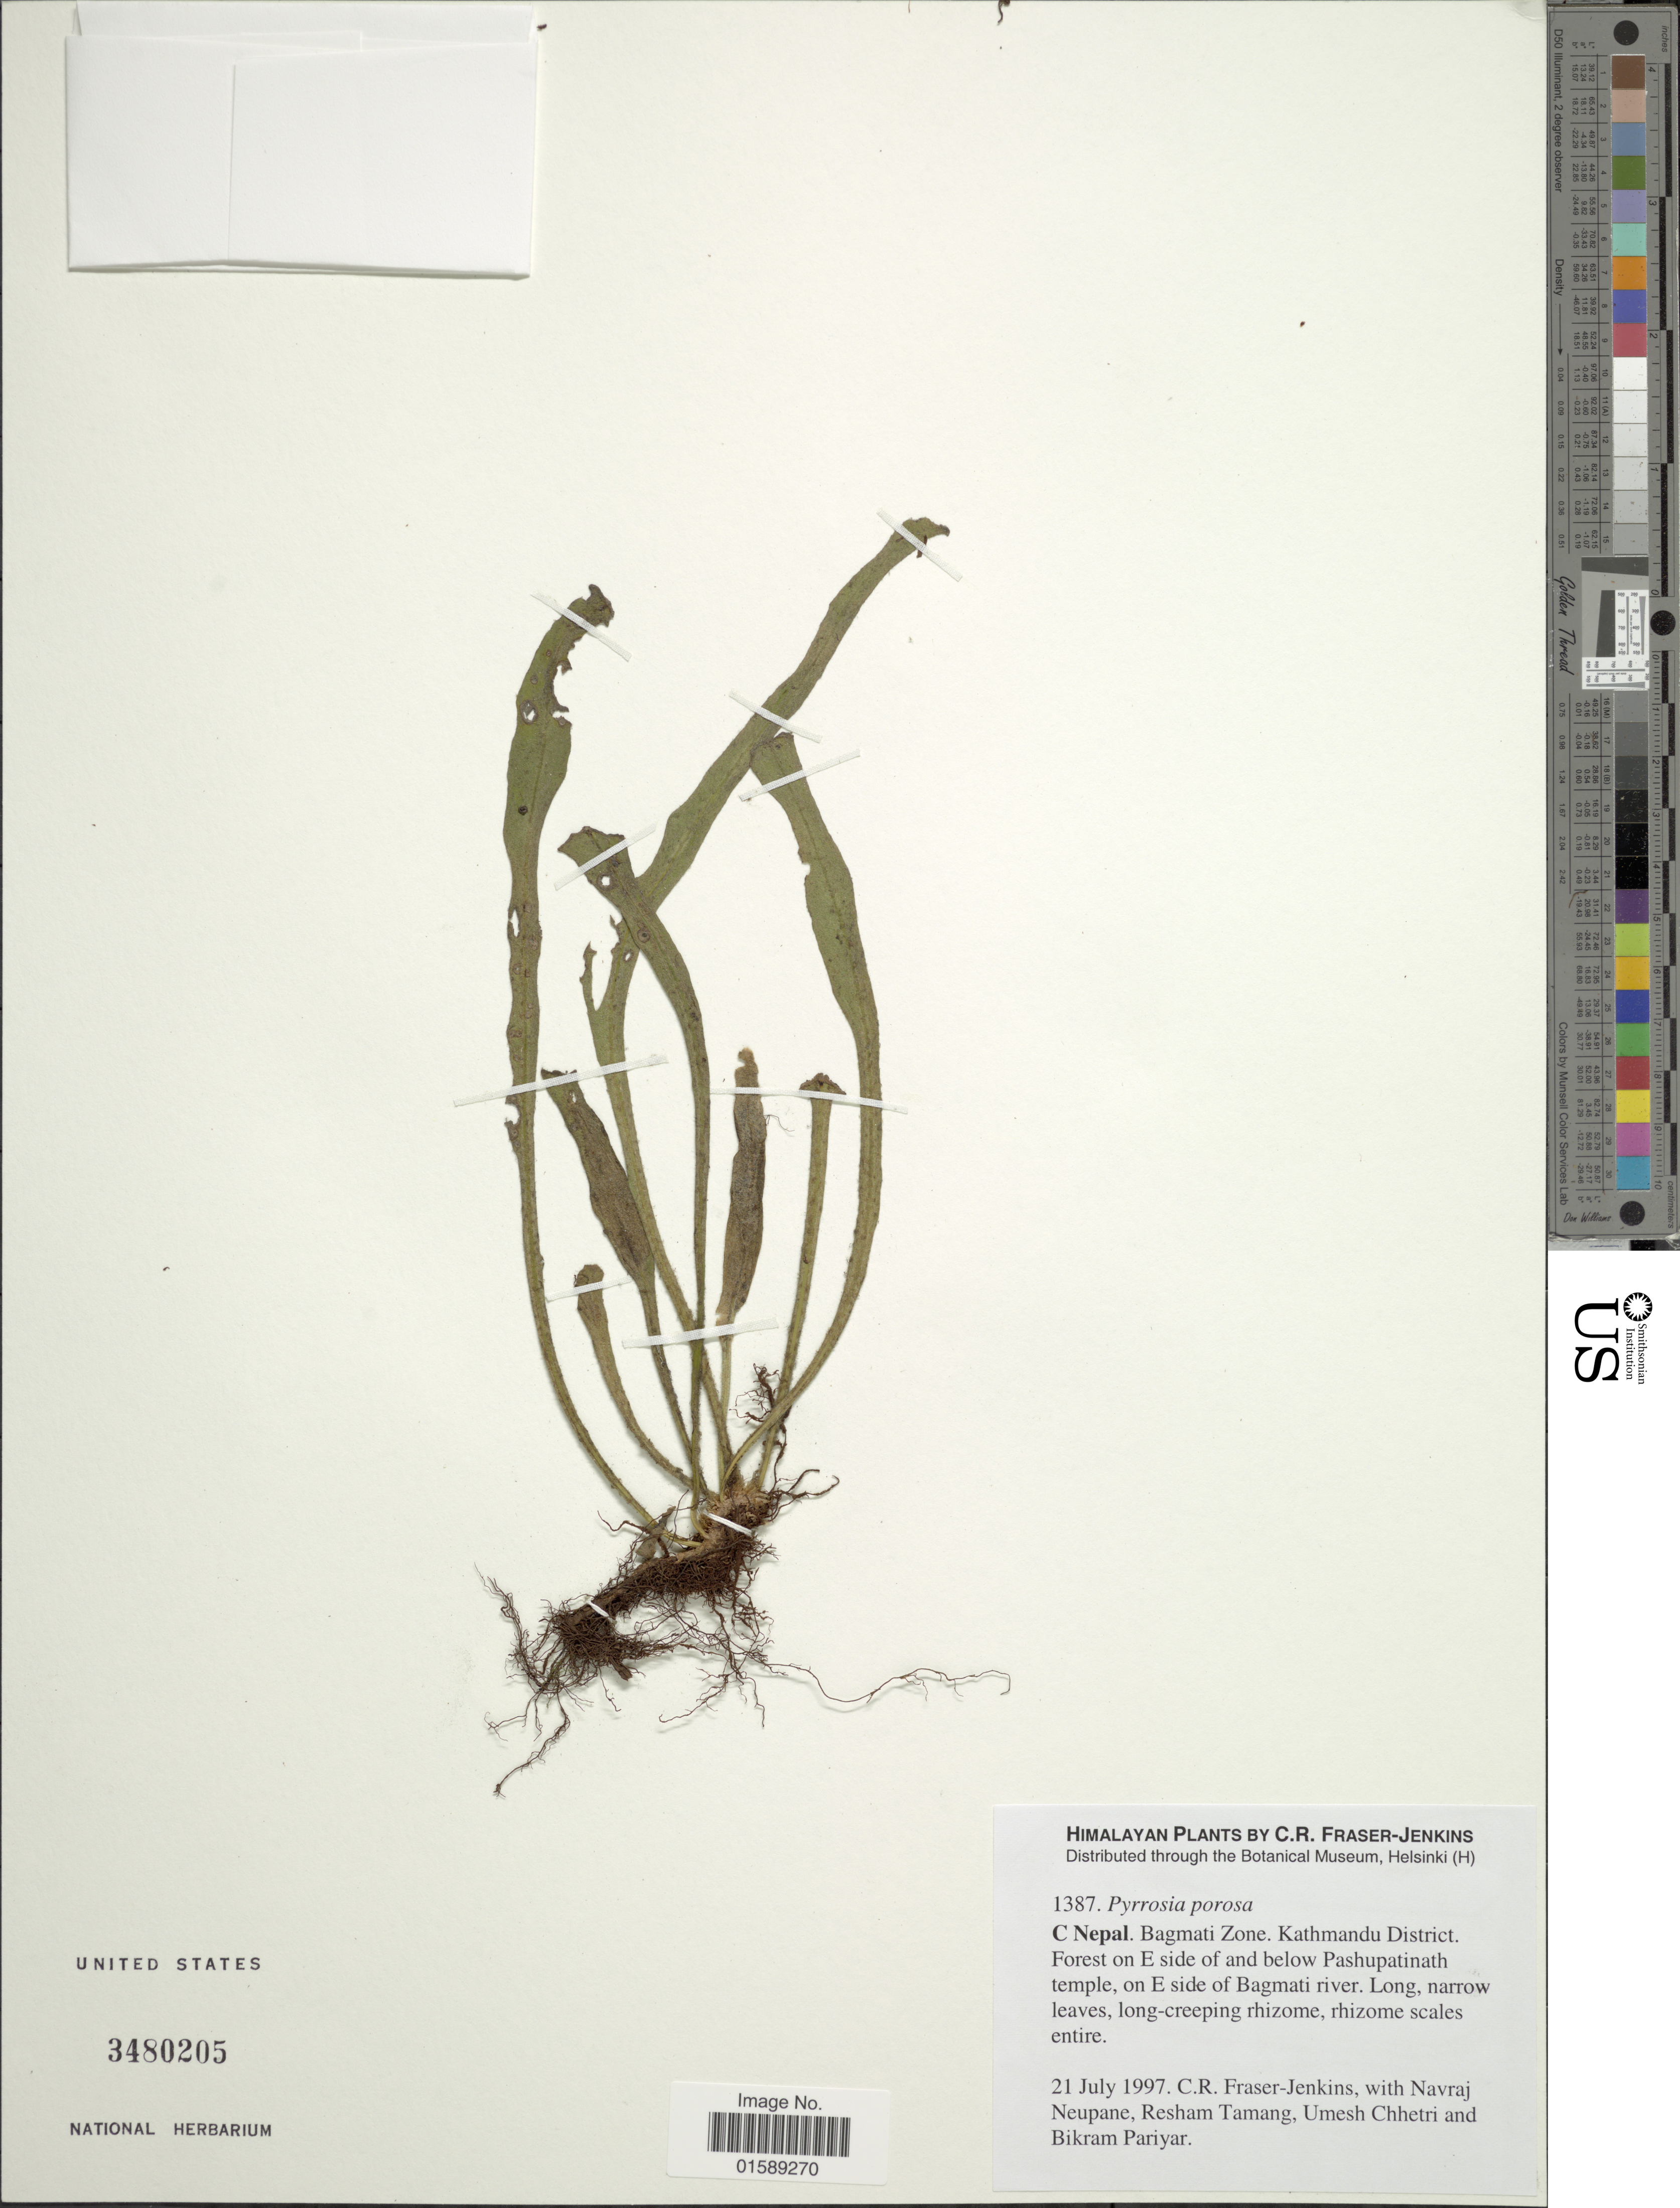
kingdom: Plantae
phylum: Tracheophyta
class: Polypodiopsida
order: Polypodiales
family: Polypodiaceae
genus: Pyrrosia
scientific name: Pyrrosia porosa var. porosa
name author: (C. Presl) Hovenkamp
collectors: C. R. Fraser-Jenkins, N. Neupane, R. Tamang, U. Chhetri & B. Pariyar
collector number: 1387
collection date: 1997-07-21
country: Nepal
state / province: Bagmati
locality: Himalayan, C. Nepal. Bagmati Zone. Kathmandu District. Forest on E side of and below Pashupatinath temple, on E side of Bagmati river.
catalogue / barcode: US 3480205